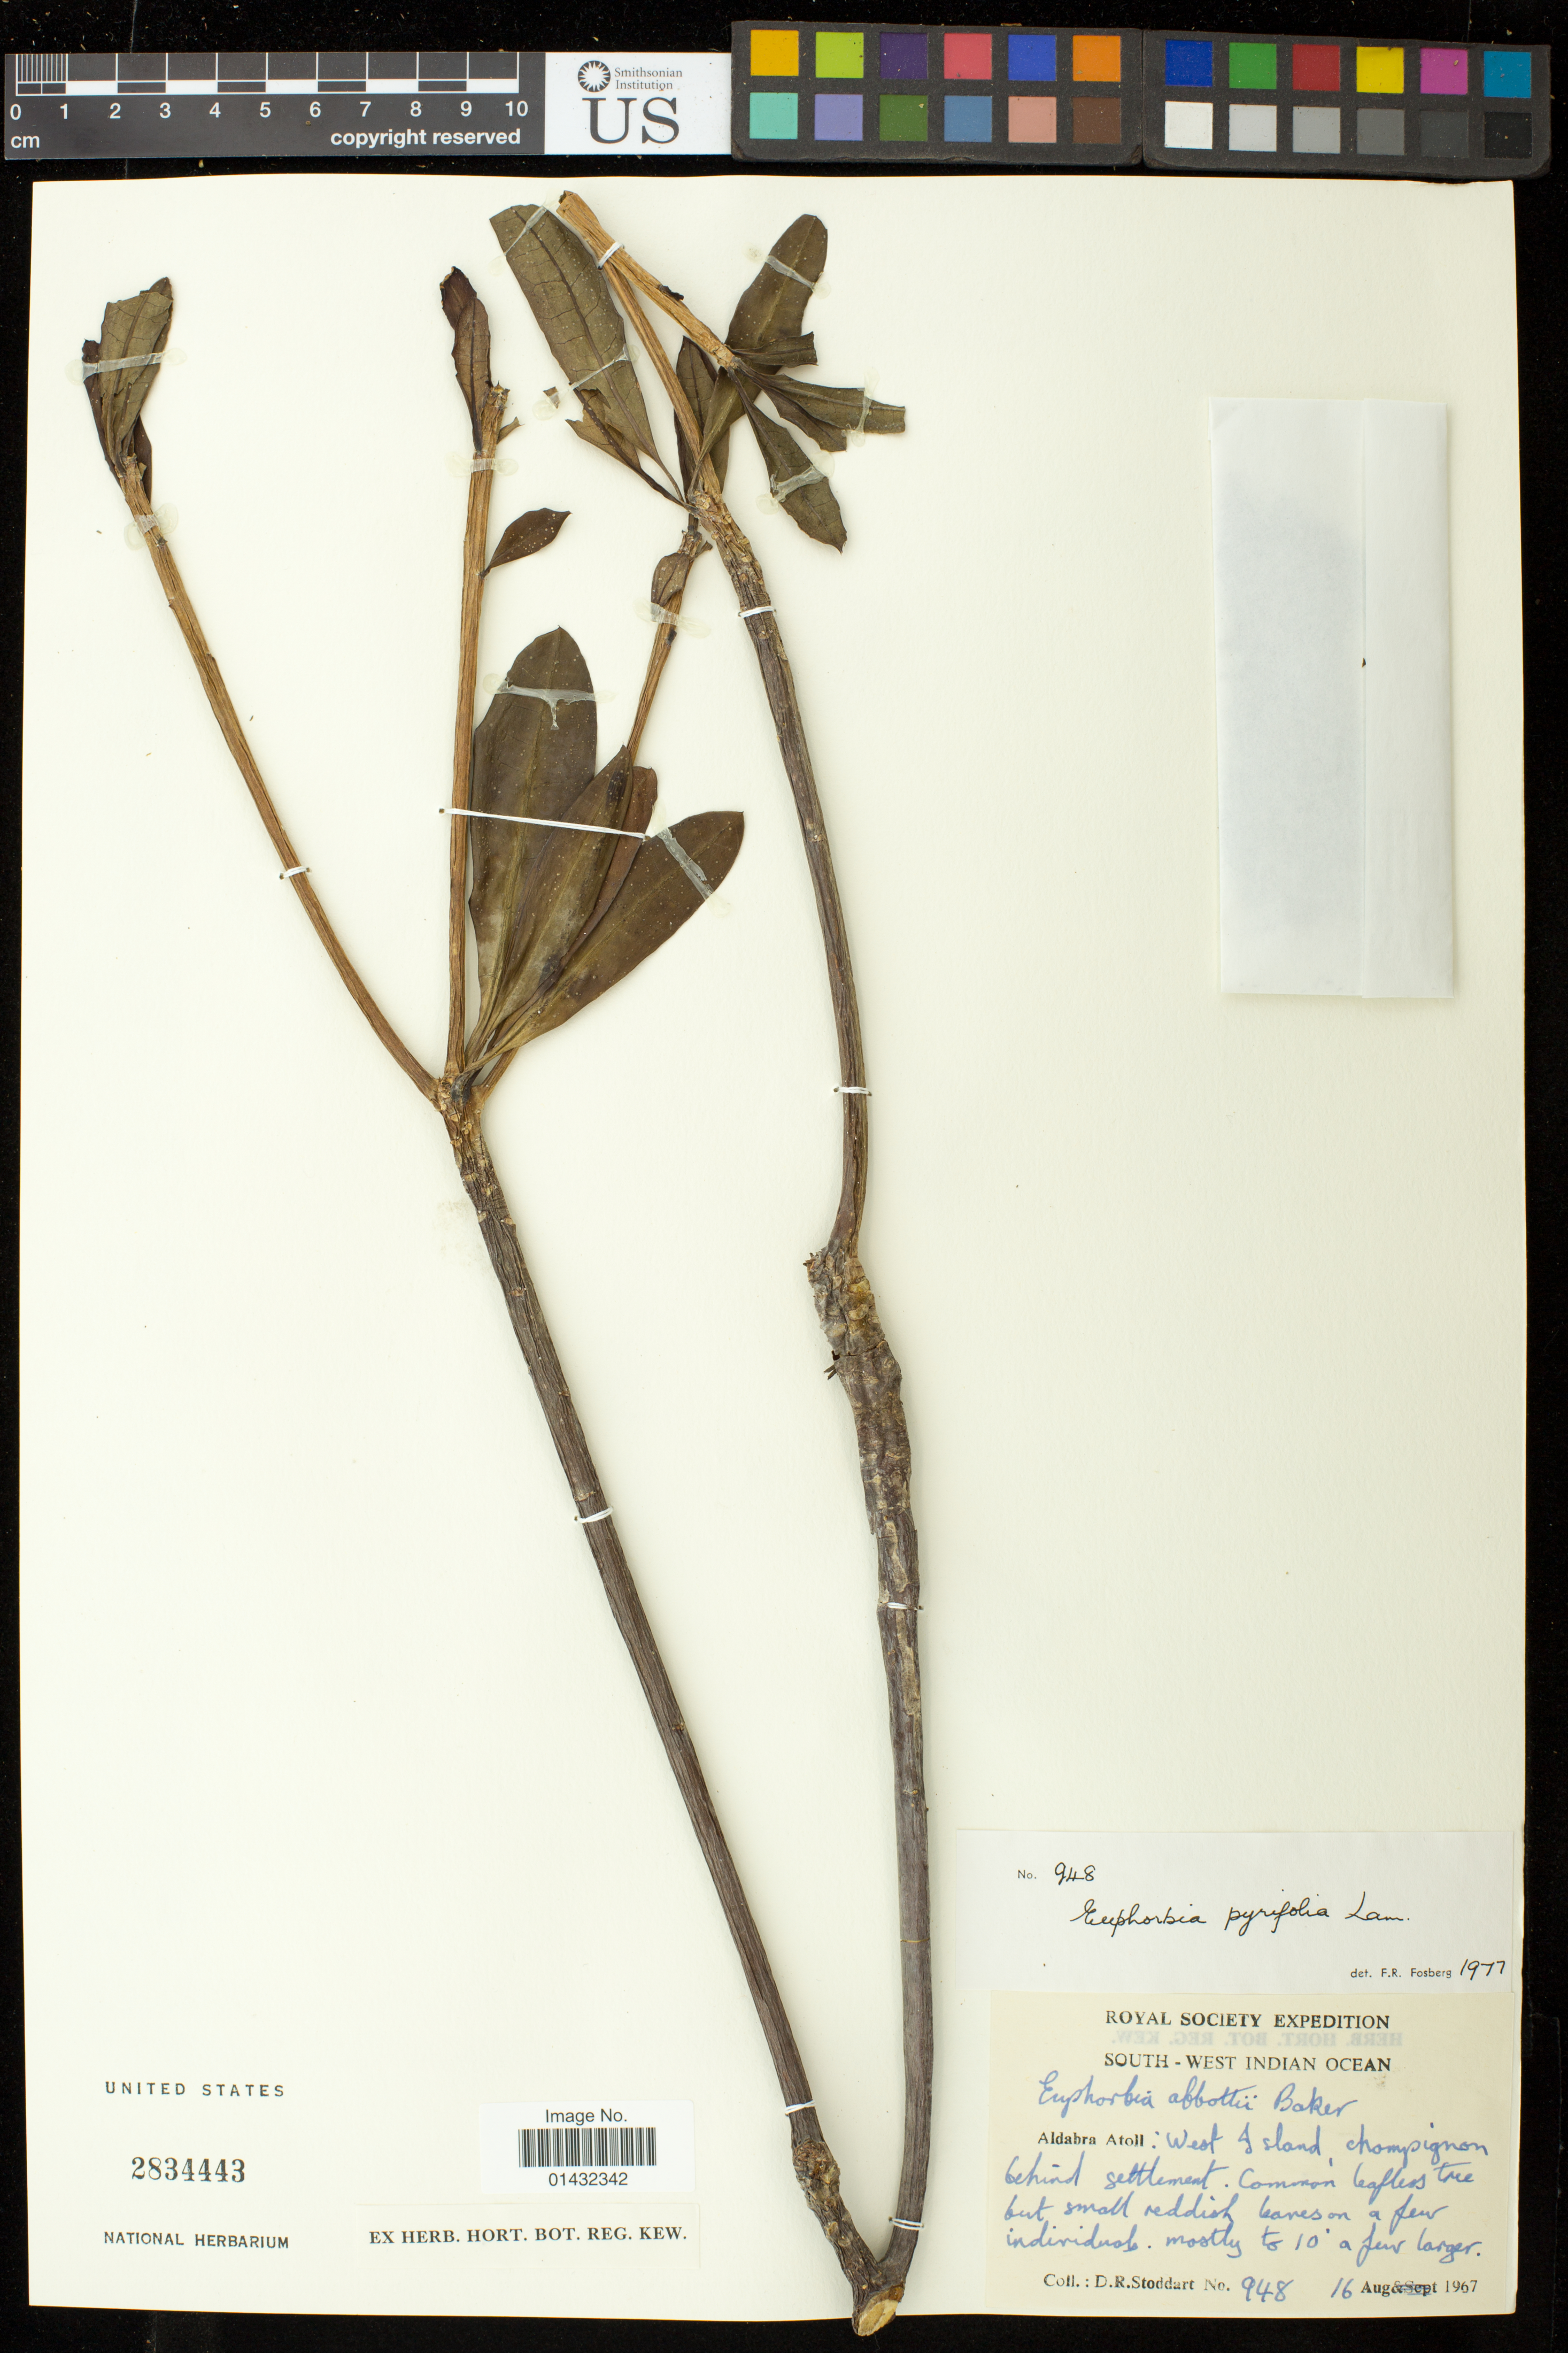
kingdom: Plantae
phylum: Tracheophyta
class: Magnoliopsida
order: Malpighiales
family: Euphorbiaceae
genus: Euphorbia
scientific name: Euphorbia pyrifolia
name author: Lam.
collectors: D. R. Stoddart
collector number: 948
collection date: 1967-08-16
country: Seychelles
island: Aldabra Atoll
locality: Aldabra Atoll: West Island, champignon behind settlement.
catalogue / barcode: US 2834443